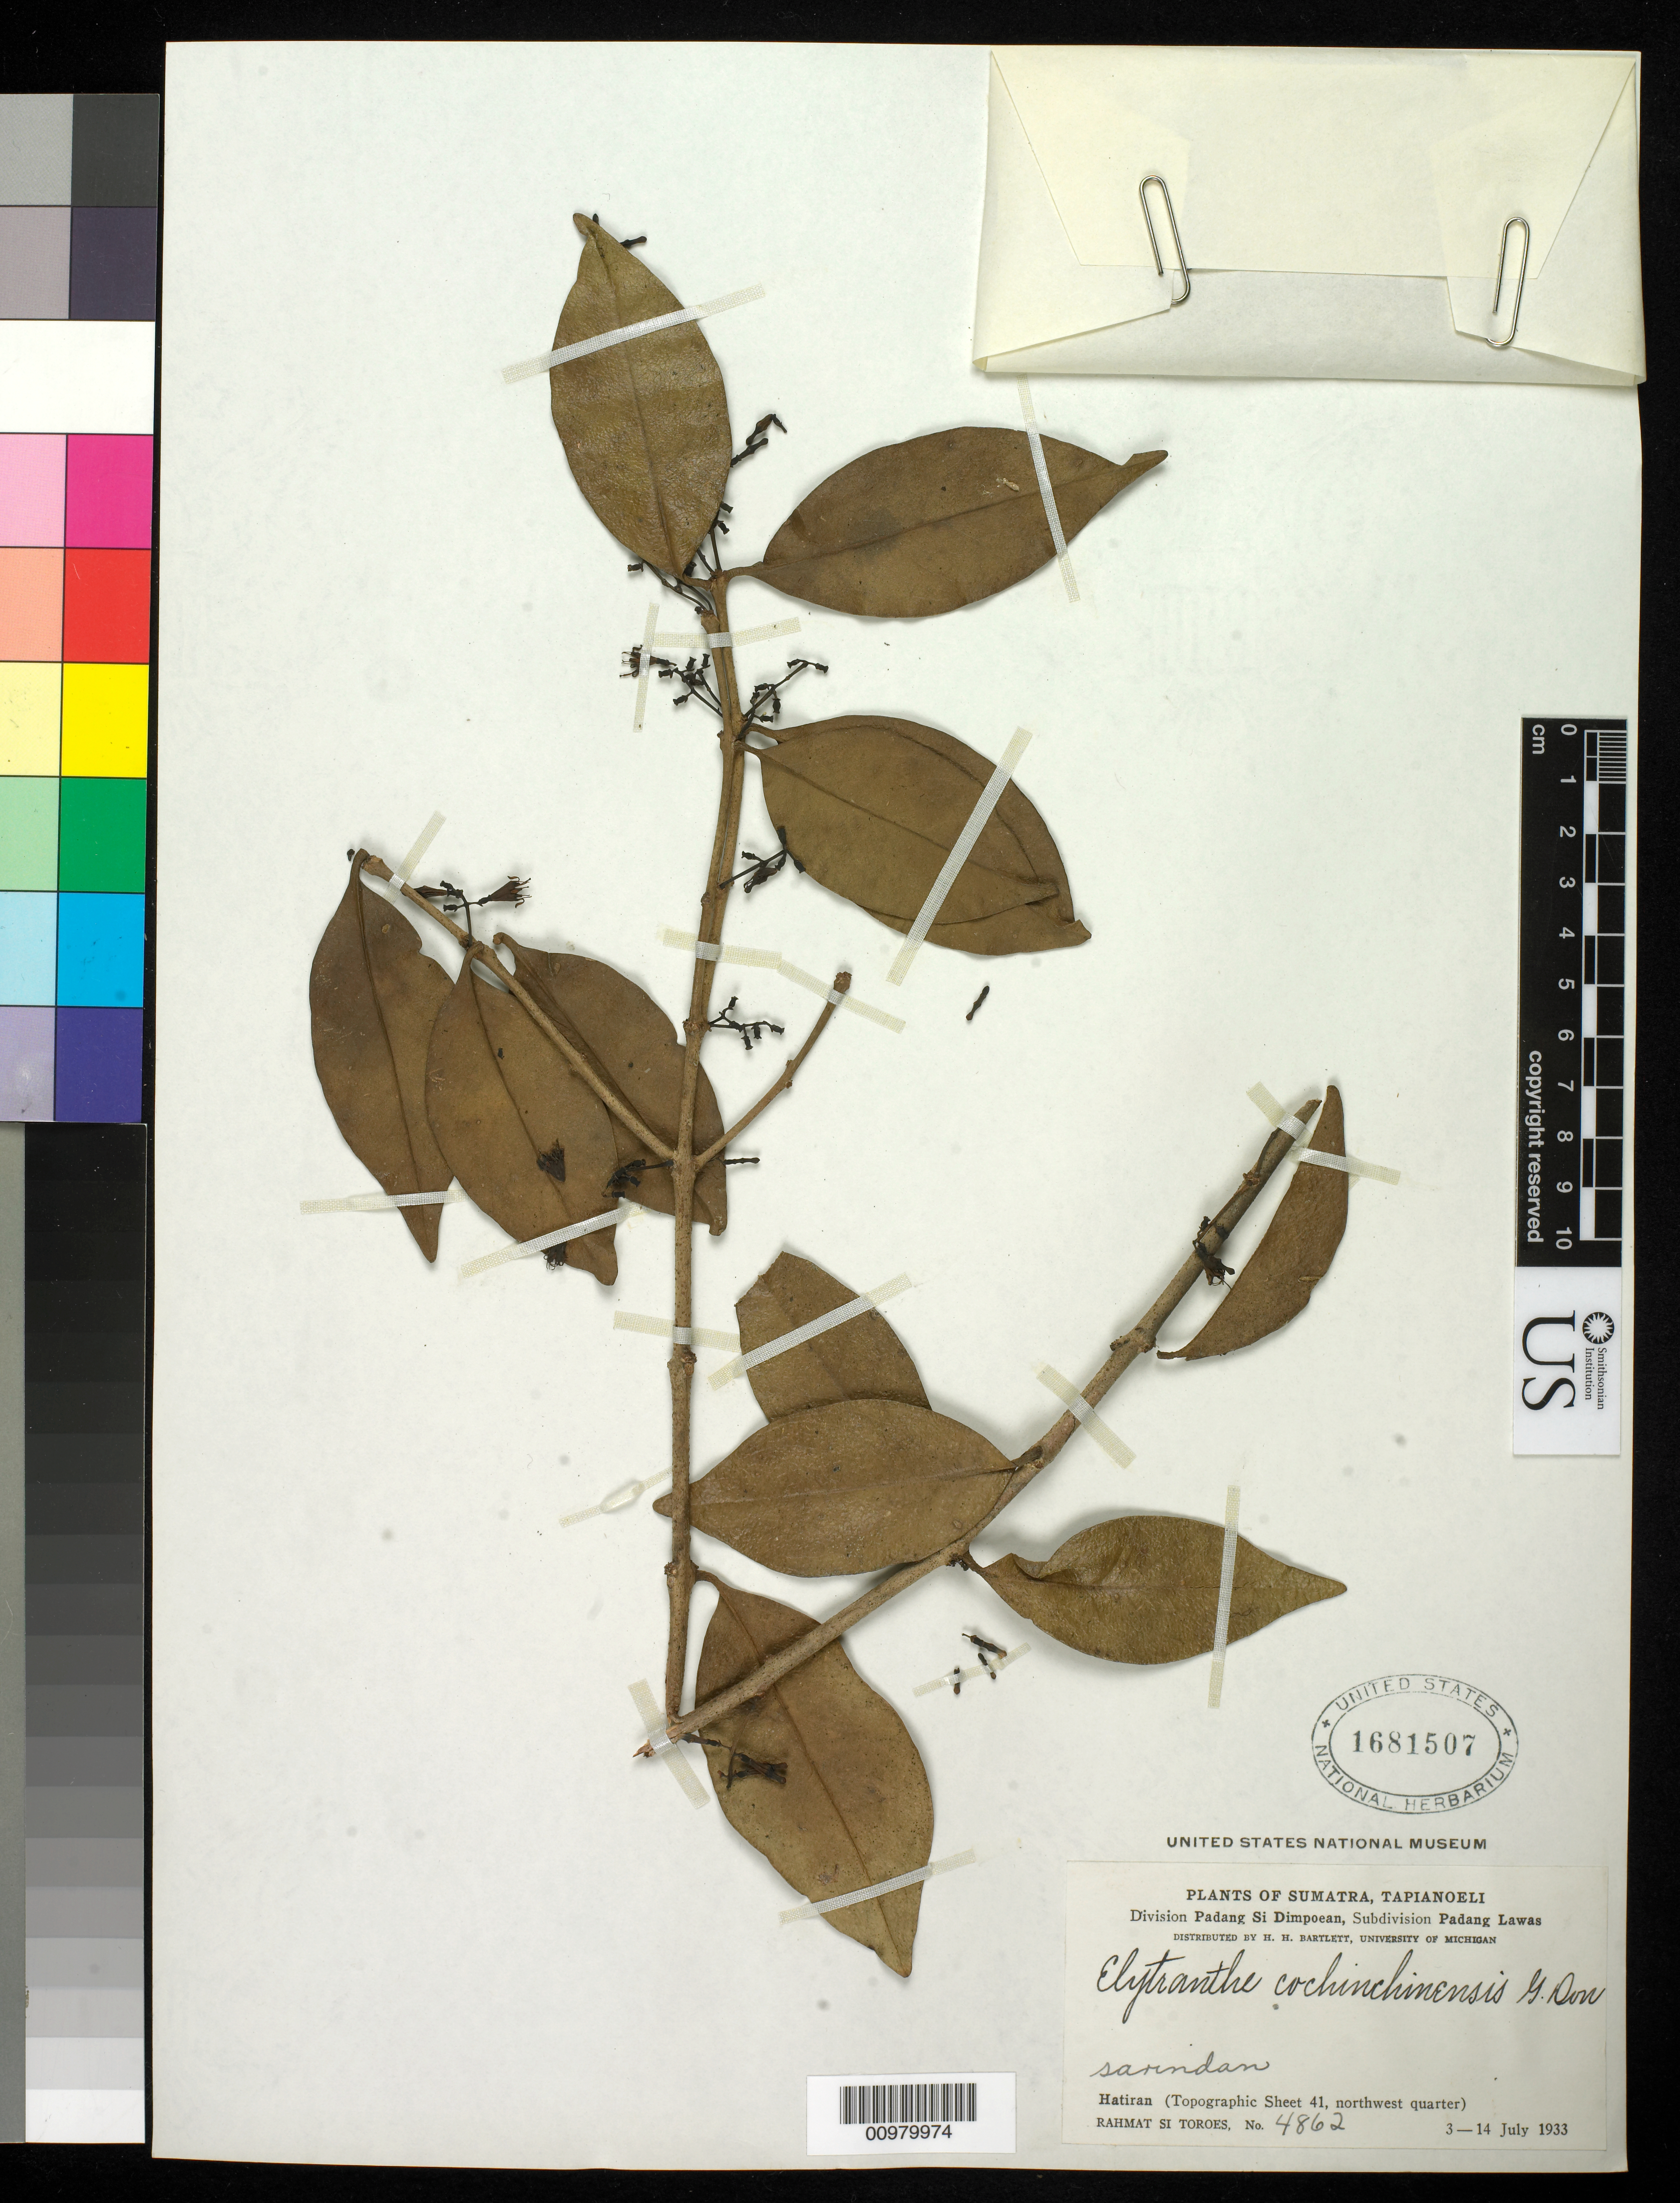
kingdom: Plantae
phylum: Tracheophyta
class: Magnoliopsida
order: Santalales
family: Loranthaceae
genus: Elytranthe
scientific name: Elytranthe cochinchinensis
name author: (Lour.) G. Don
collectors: Rahmat Si Boeea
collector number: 4862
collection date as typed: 03 Jul 1933 to 14 Jul 1933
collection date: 1933-07-03/1933-07-14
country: Indonesia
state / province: Sumatra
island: Sumatra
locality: Hatiran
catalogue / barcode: US 1681507